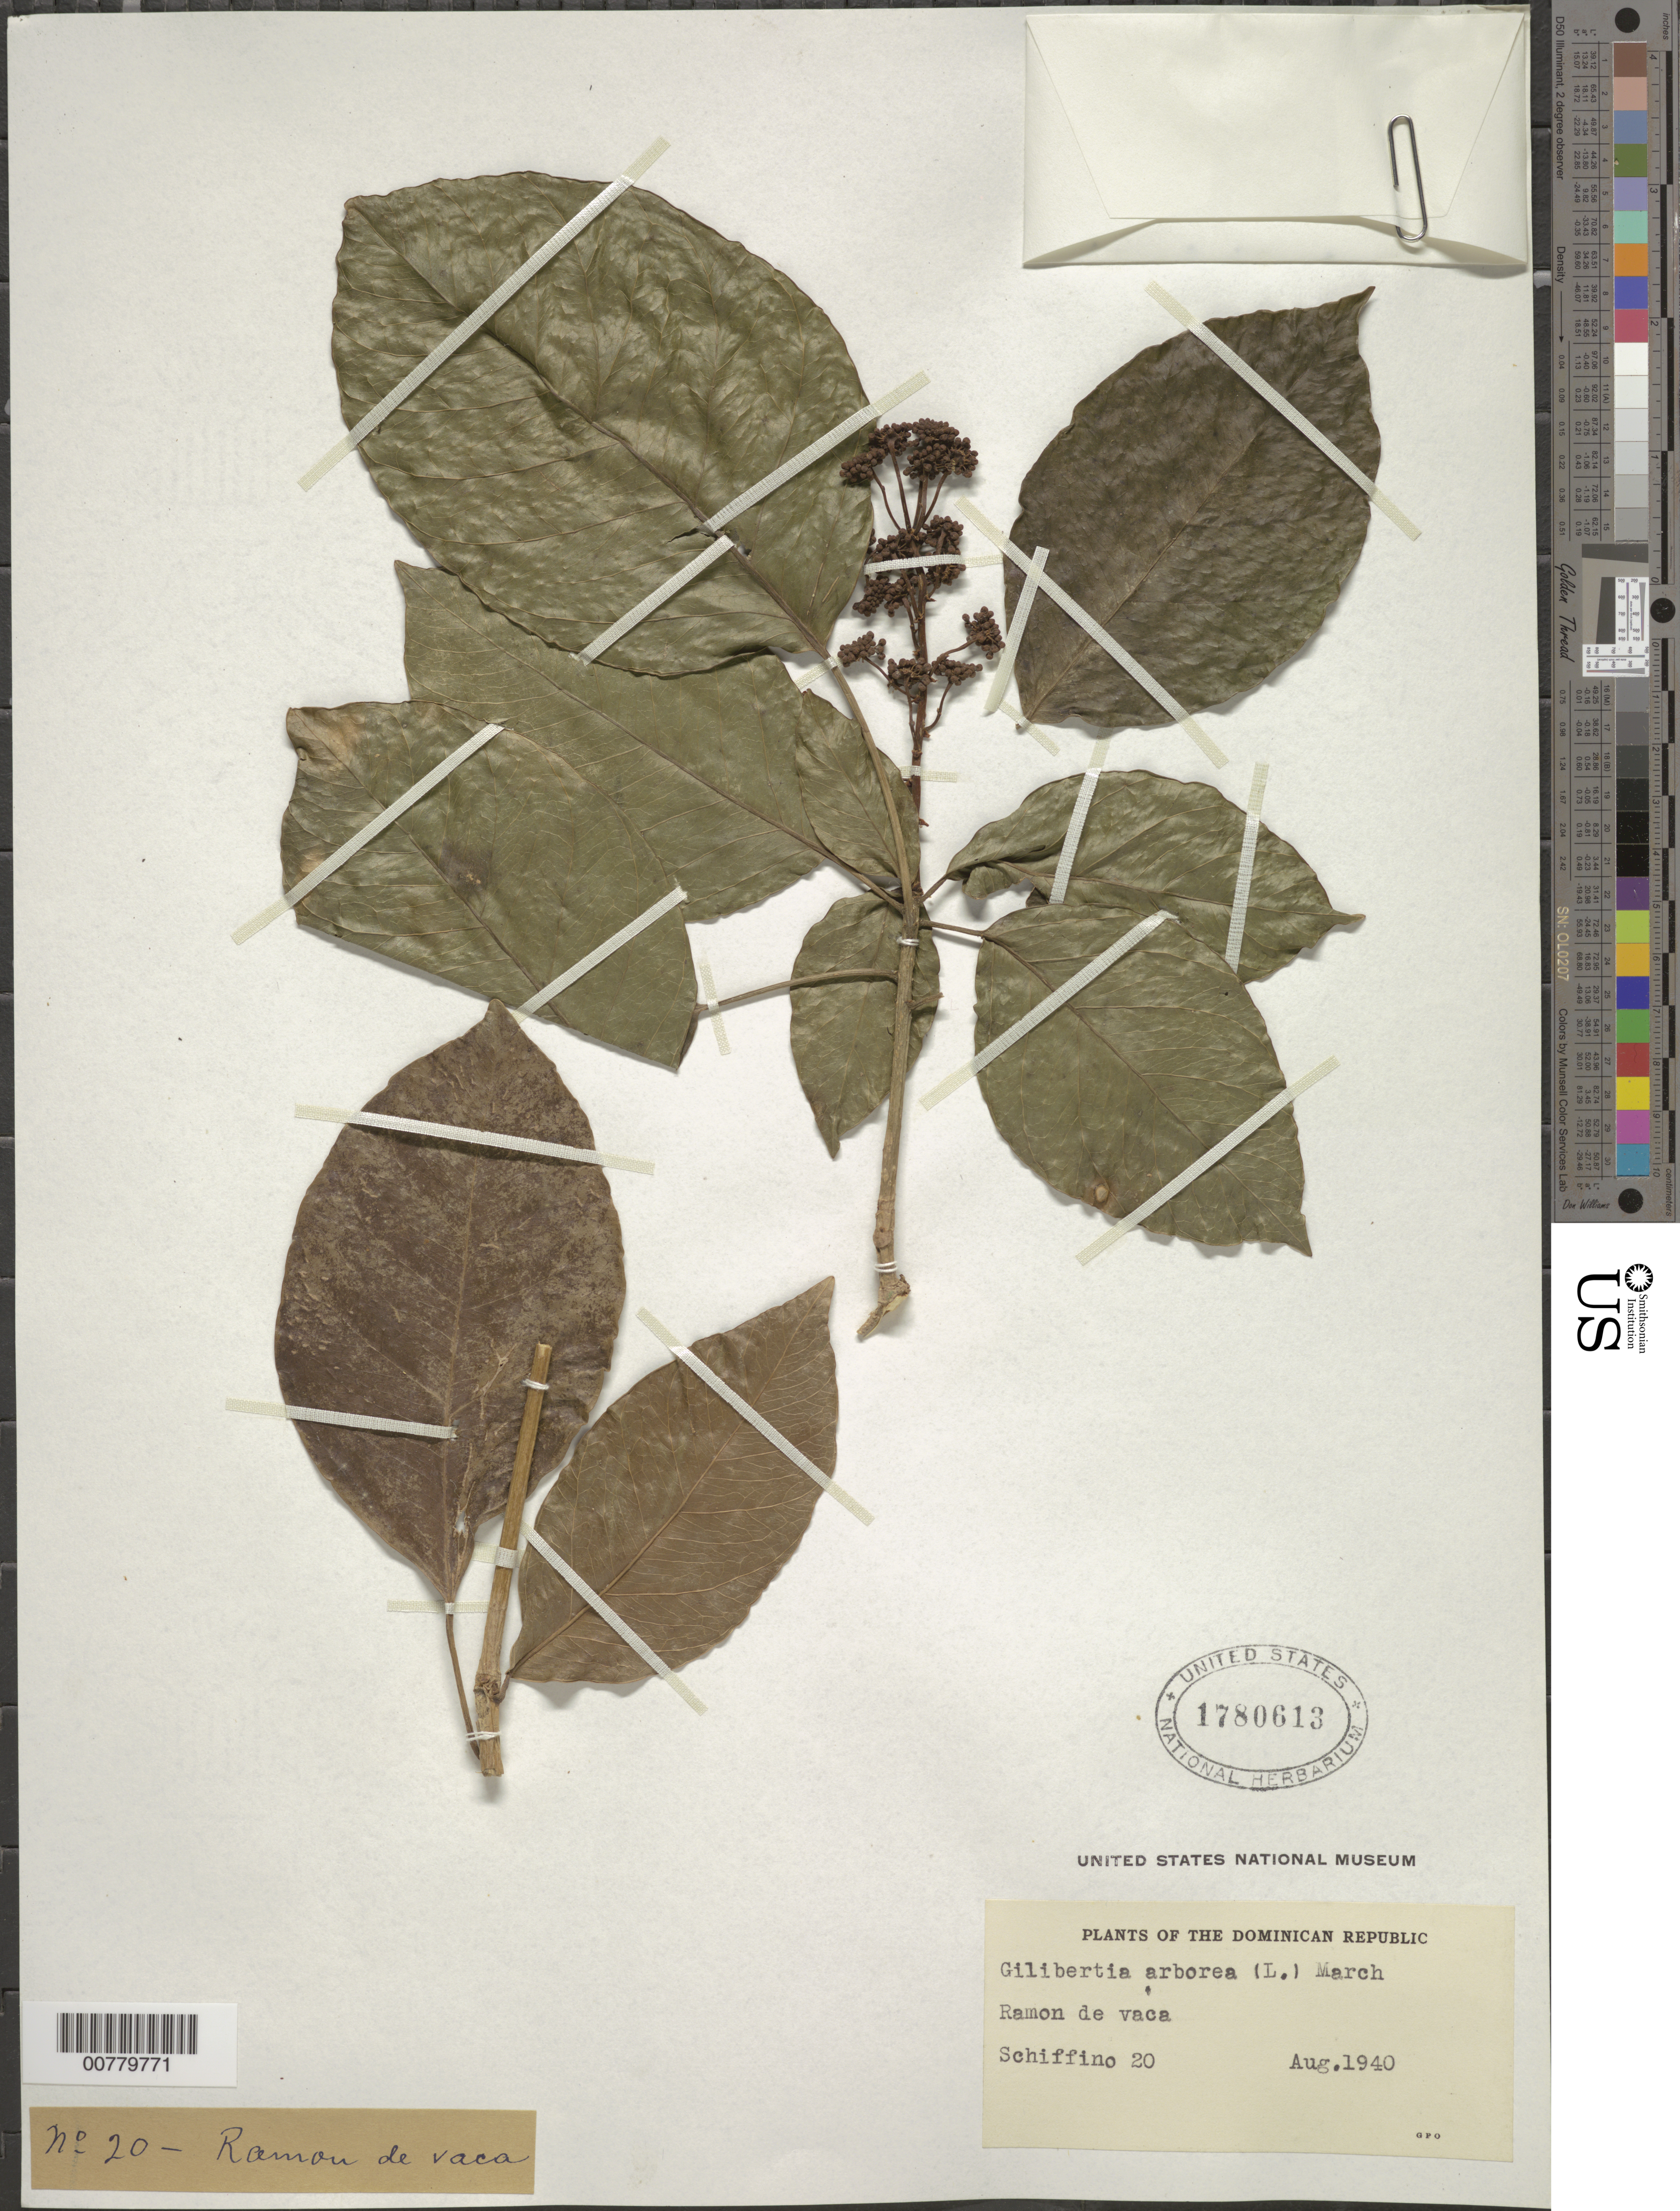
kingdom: Plantae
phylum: Tracheophyta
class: Magnoliopsida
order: Apiales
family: Araliaceae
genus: Dendropanax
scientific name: Dendropanax arboreus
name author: (L.) Decne. & Planch.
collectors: -. Shiffino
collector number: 20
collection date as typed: Aug 1940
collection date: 1940-08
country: Dominican Republic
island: Hispaniola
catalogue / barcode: US 1780613